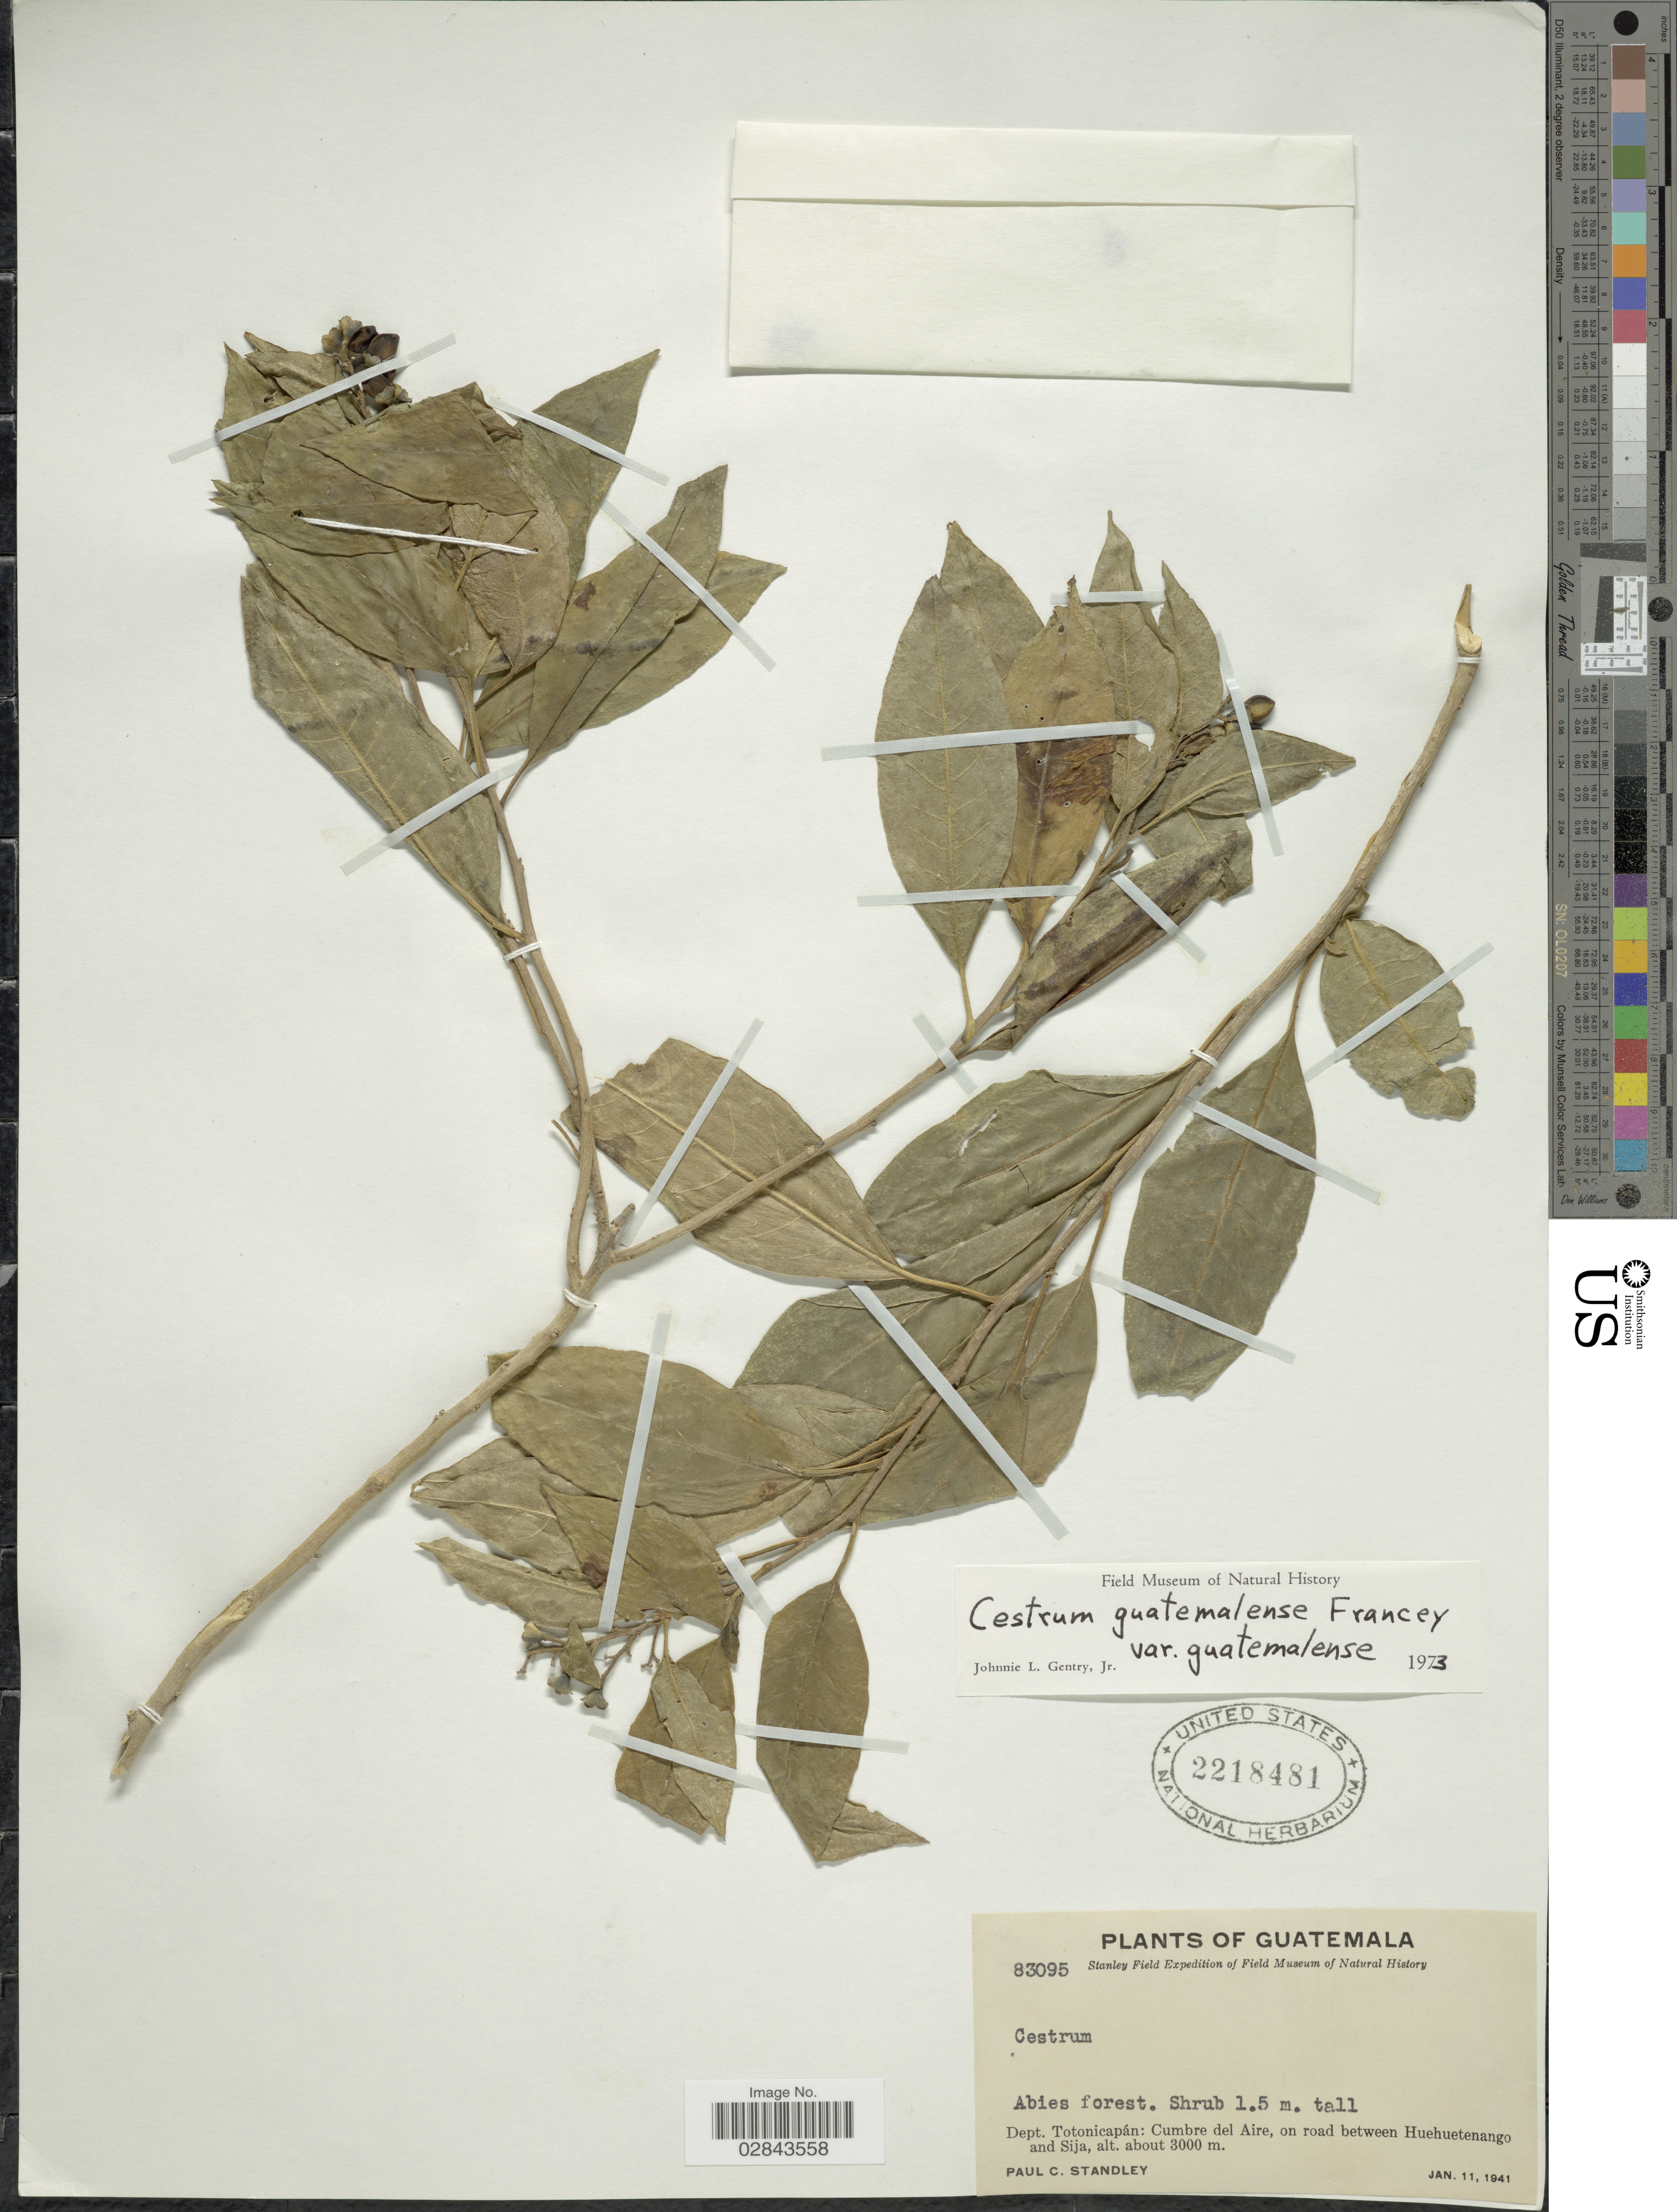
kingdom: Plantae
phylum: Tracheophyta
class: Magnoliopsida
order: Solanales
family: Solanaceae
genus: Cestrum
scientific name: Cestrum guatemalense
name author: Francey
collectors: P. C. Standley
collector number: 83095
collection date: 1941-01-11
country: Guatemala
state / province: Totonicapan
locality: Dept. Totonicapán: Cumbre del Aire, on road between Huehuetenango and Sija.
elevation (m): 3000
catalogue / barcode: US 2218481